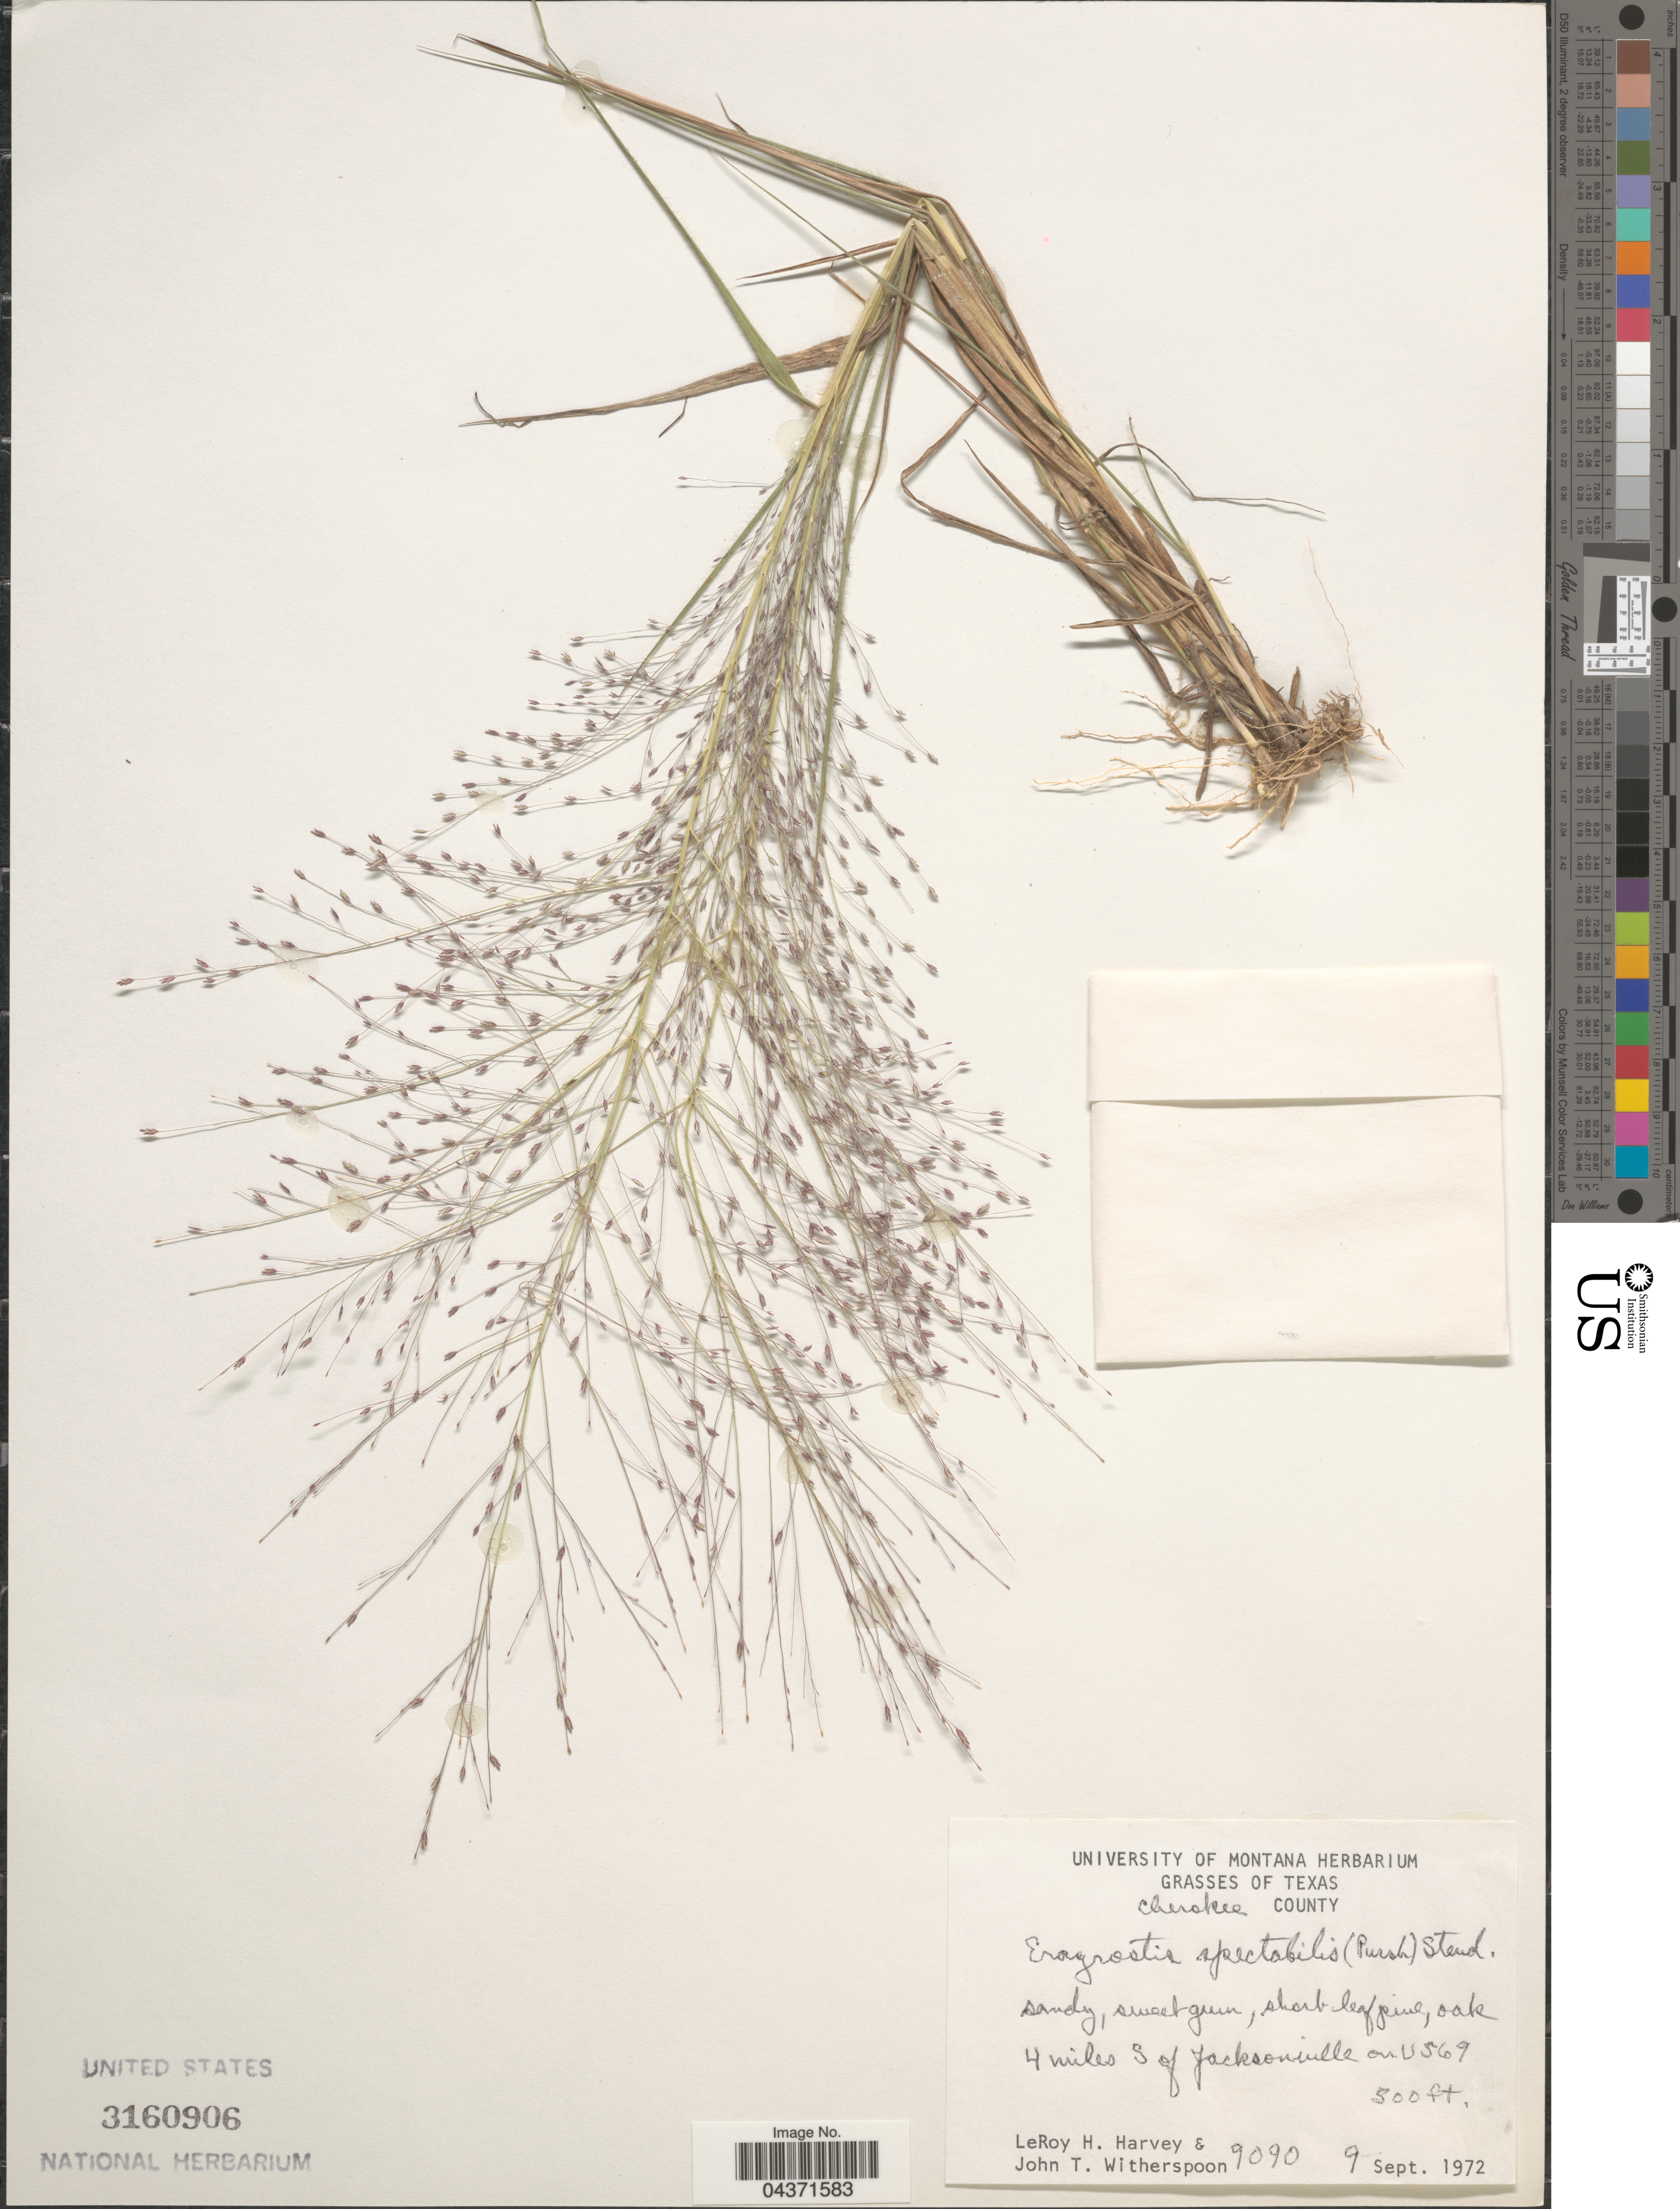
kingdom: Plantae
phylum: Tracheophyta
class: Liliopsida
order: Poales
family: Poaceae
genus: Eragrostis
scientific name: Eragrostis spectabilis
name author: (Pursh) Steud.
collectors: L. H. Harvey & J. Witherspoon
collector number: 9090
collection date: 1972-09-09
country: United States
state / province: Texas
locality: Cherokee County. 4 miles S of Jacksonville on US 69.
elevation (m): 152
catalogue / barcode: US 3160906